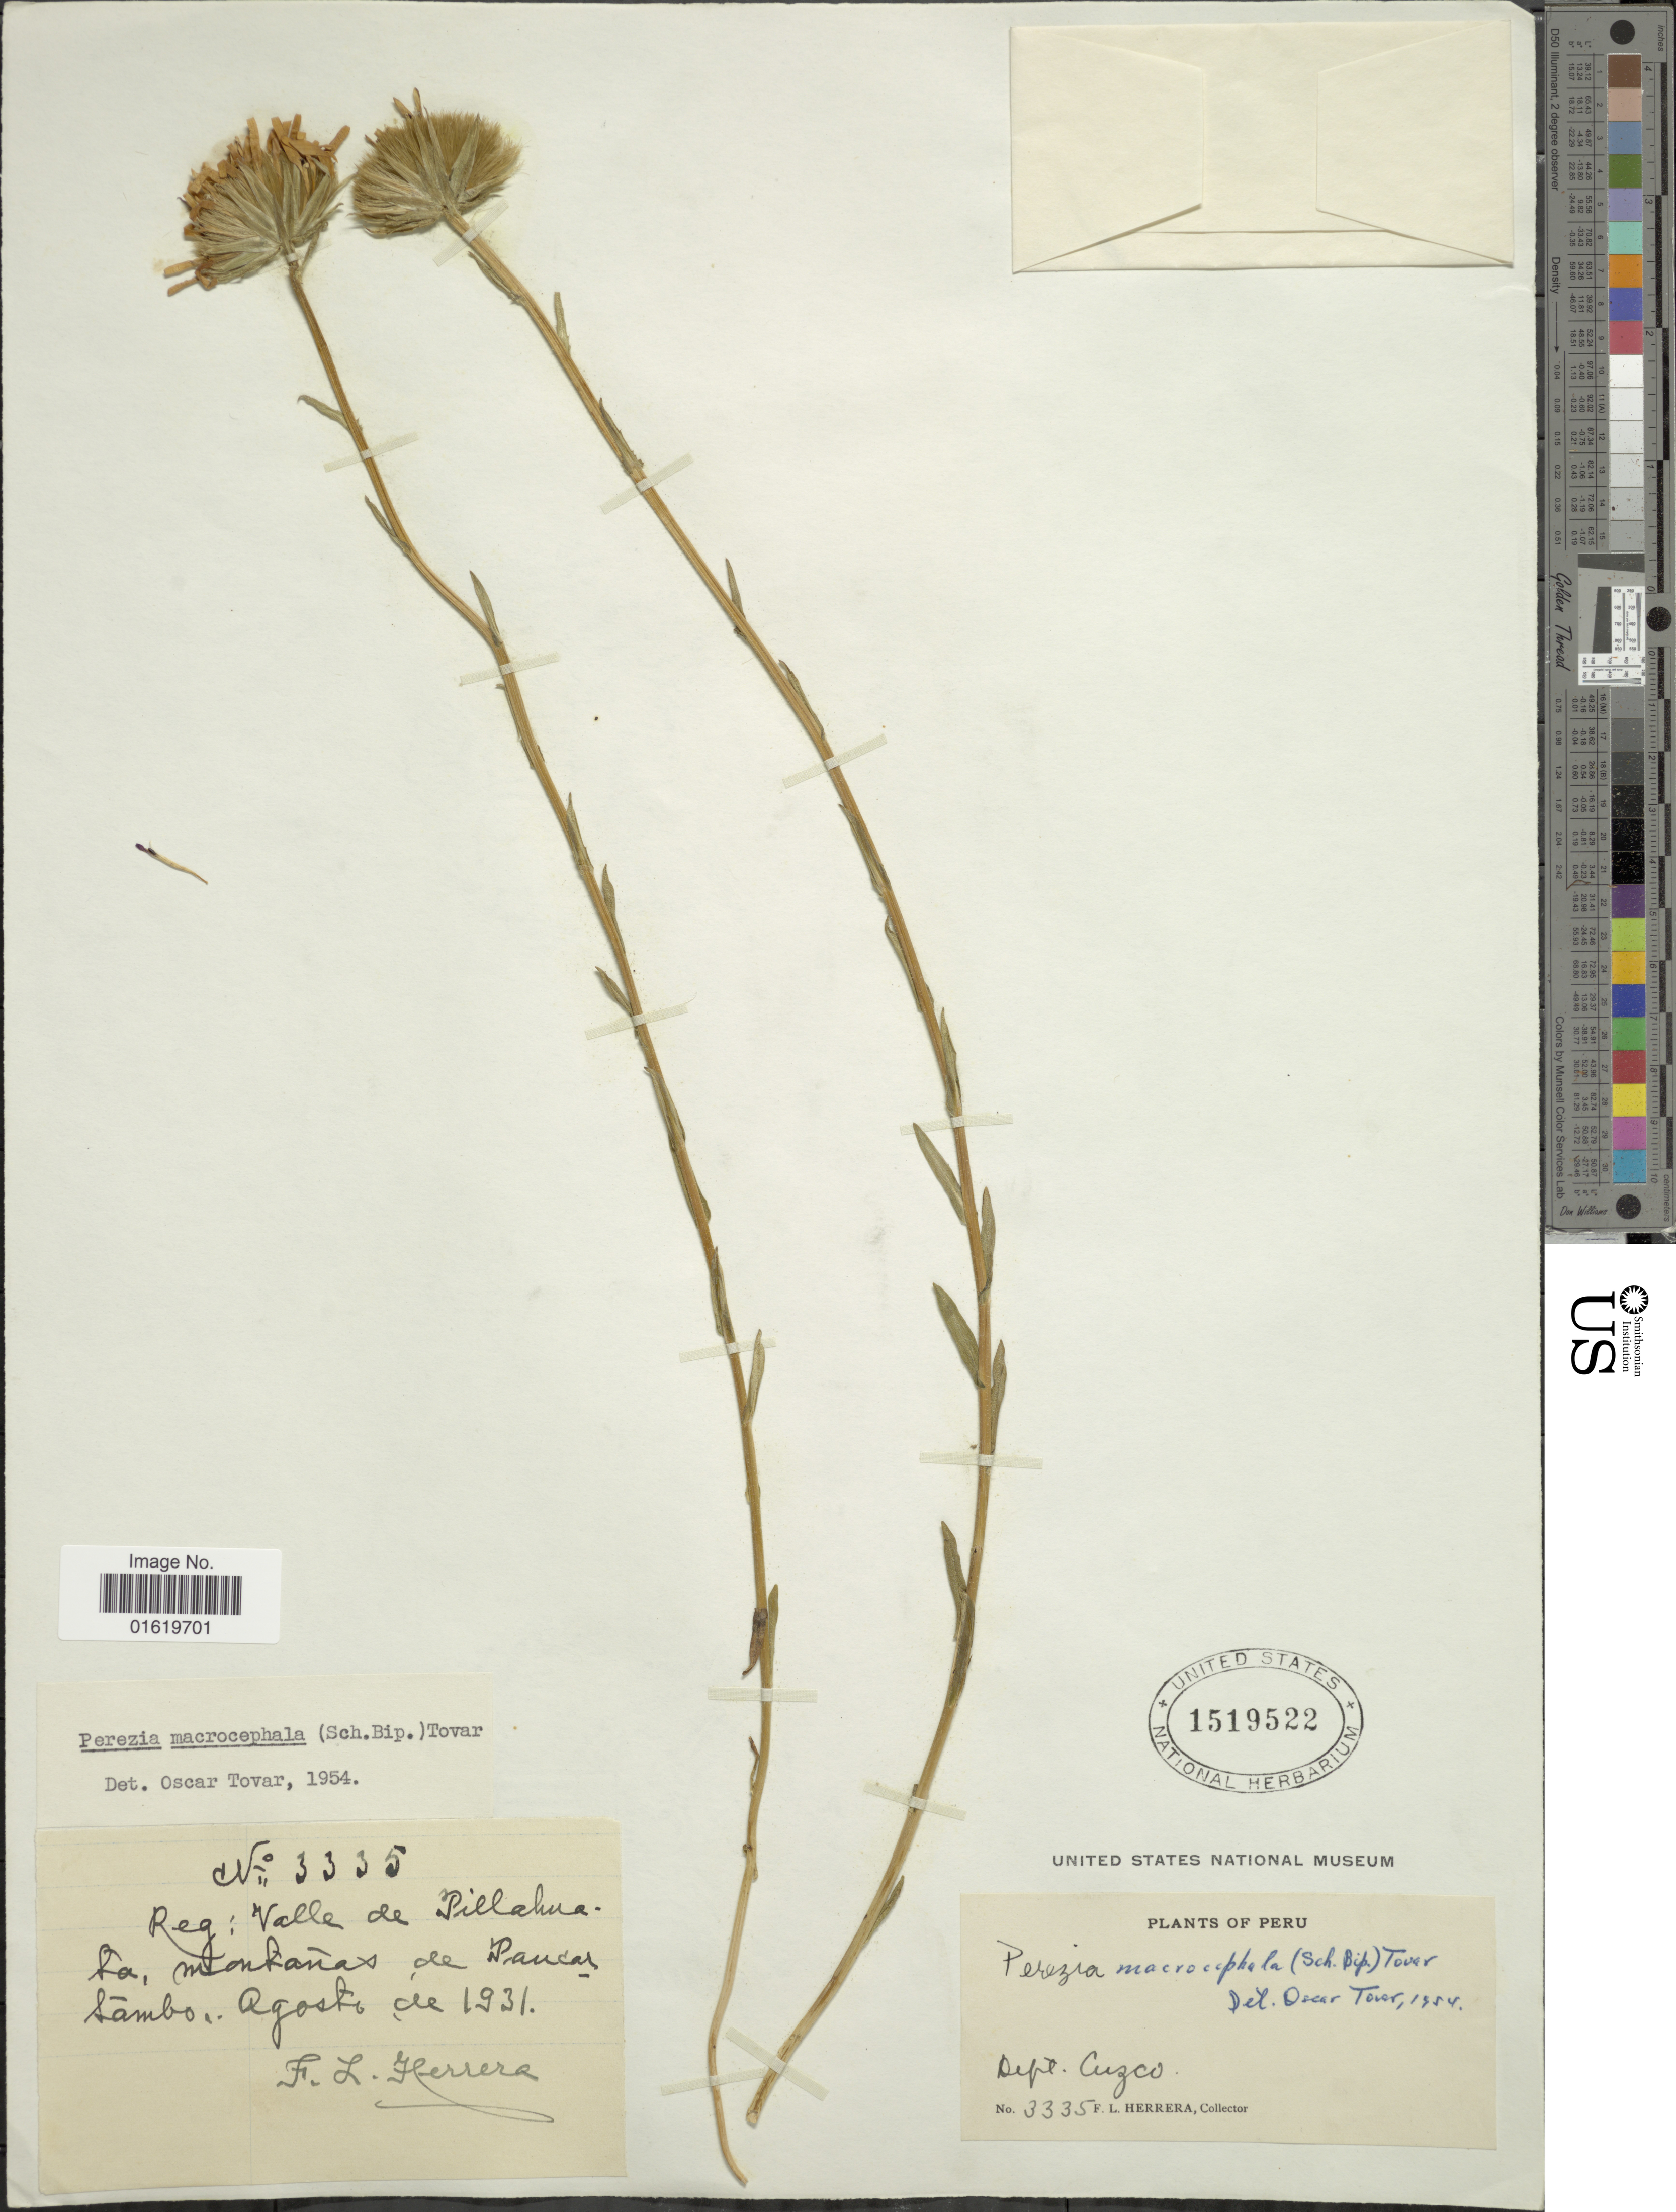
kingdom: Plantae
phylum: Tracheophyta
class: Magnoliopsida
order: Asterales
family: Asteraceae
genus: Perezia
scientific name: Perezia pungens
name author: (Humb. & Bonpl.) Less.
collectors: F. L. Herrera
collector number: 3335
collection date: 1931-08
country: Peru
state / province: Cusco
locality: Valle de Pillahuata, montanas de Paucartambo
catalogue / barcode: US 1519522